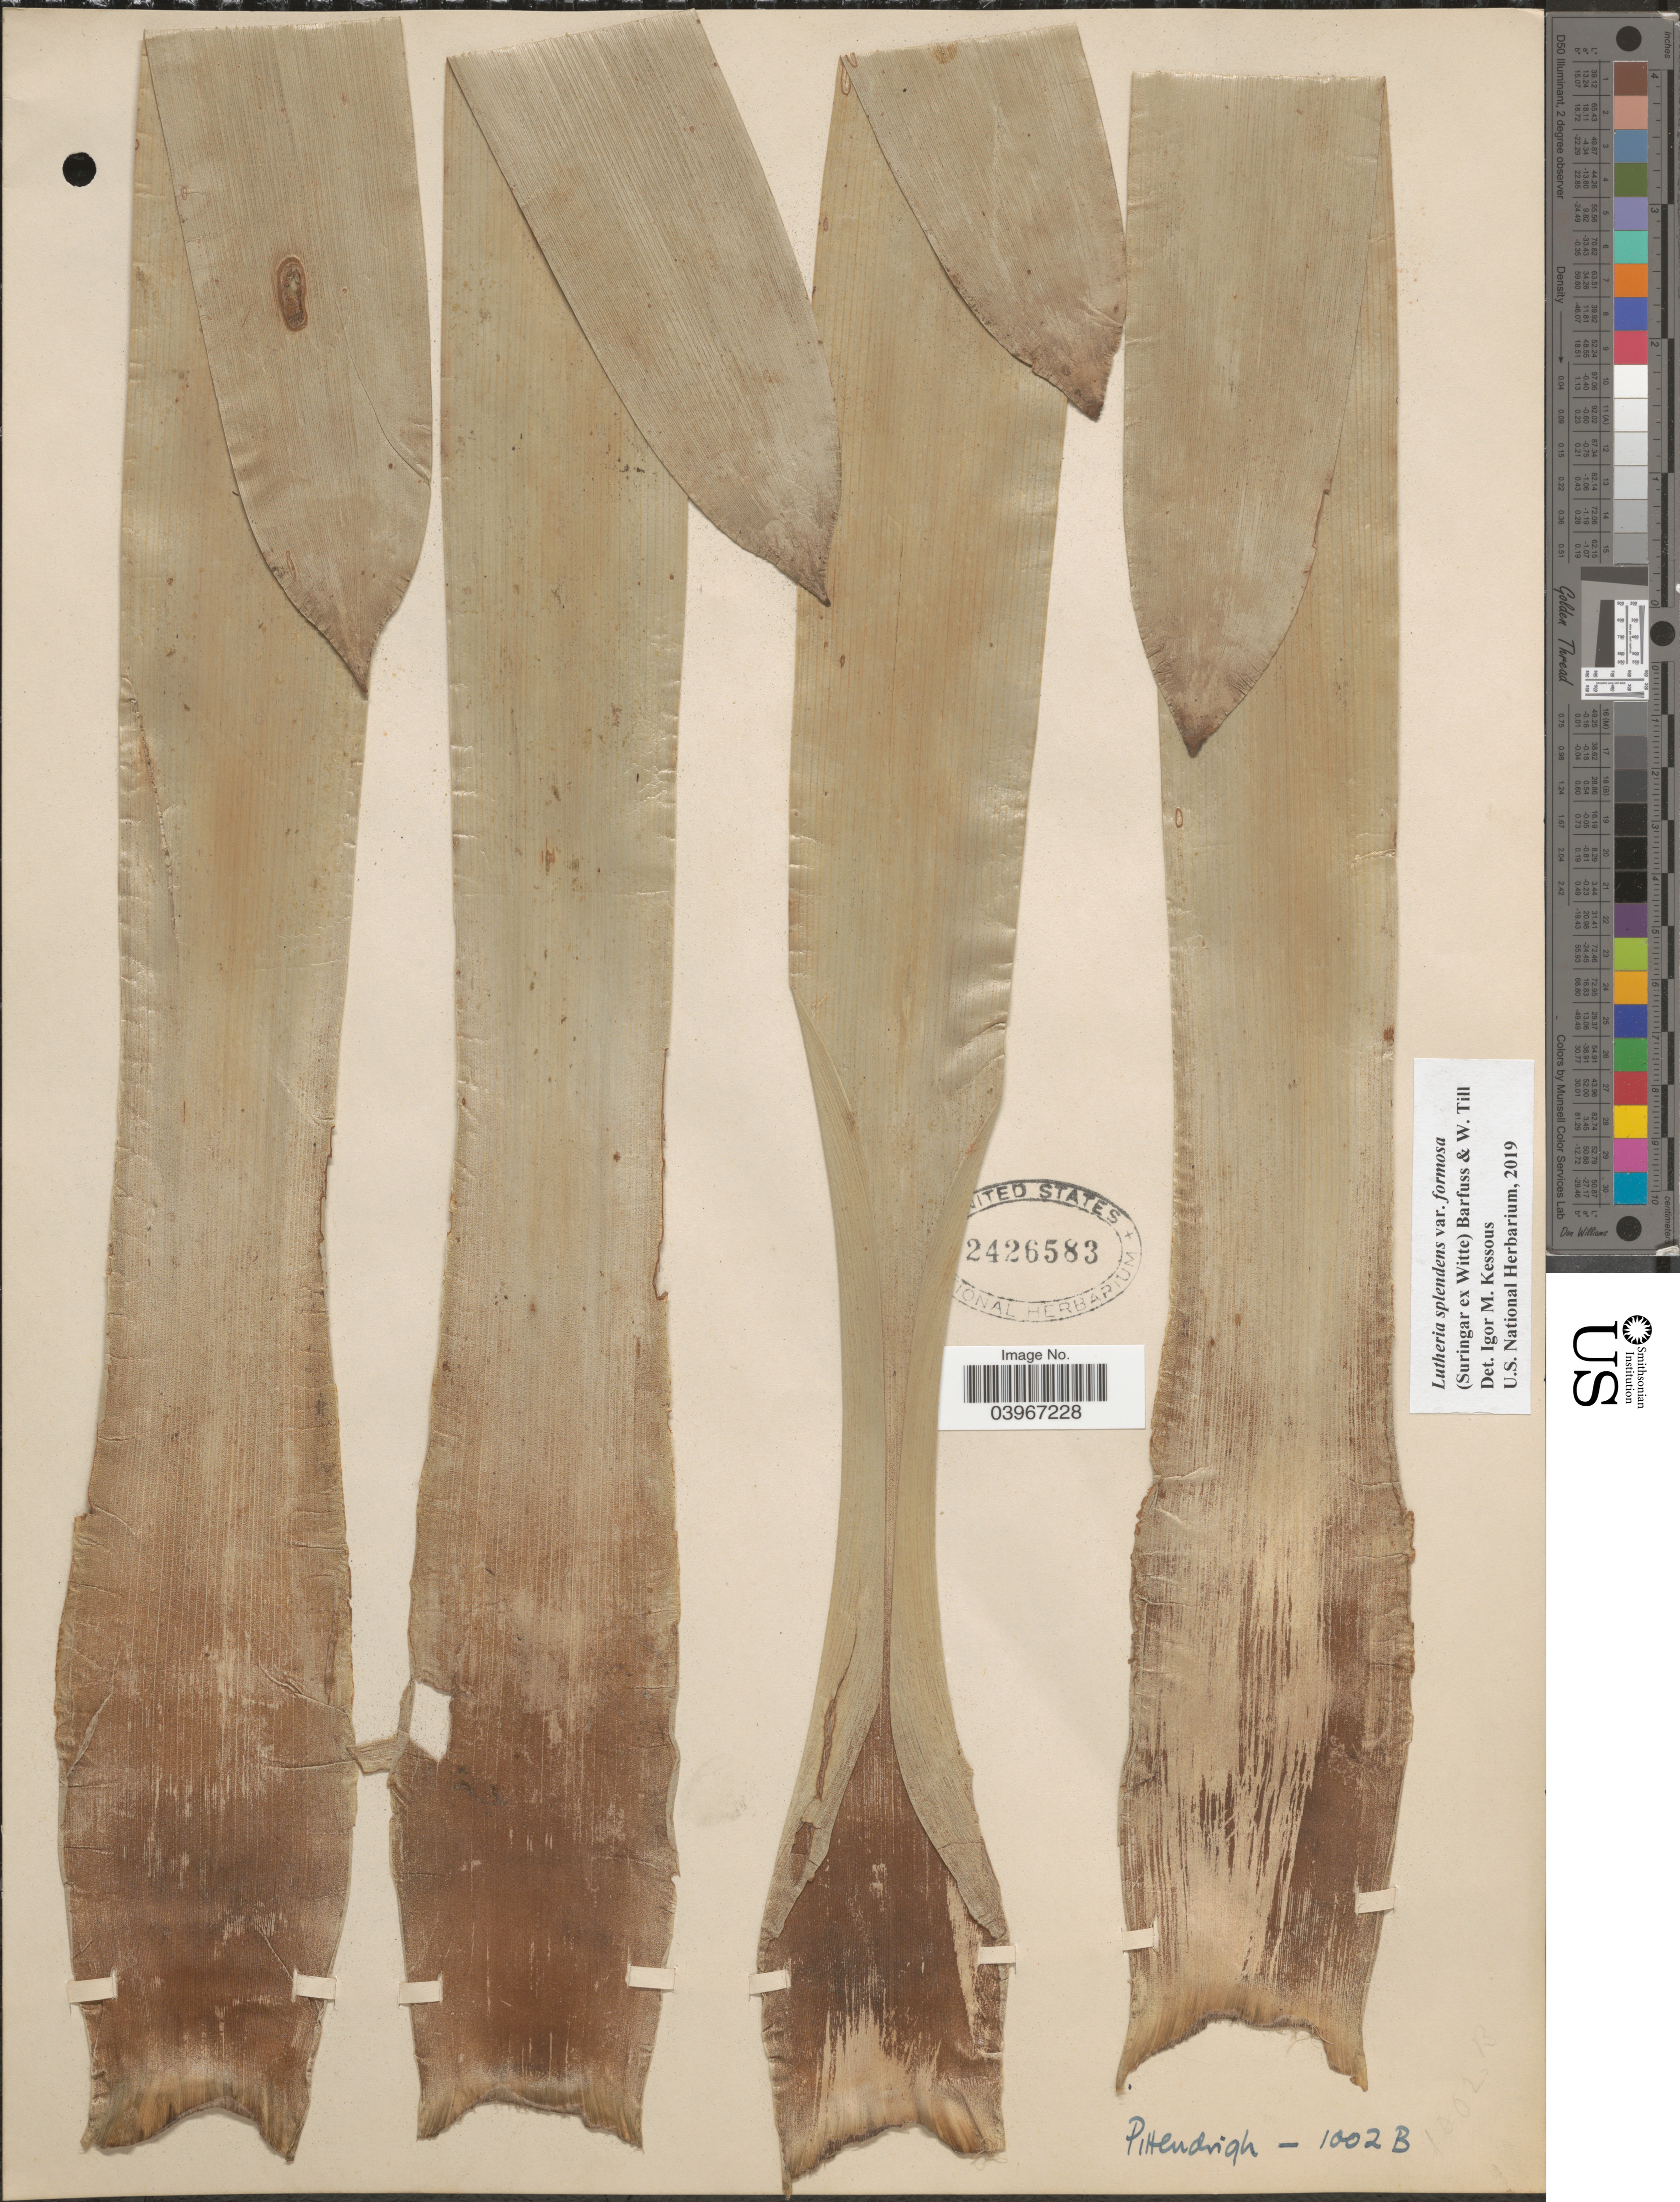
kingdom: Plantae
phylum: Tracheophyta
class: Liliopsida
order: Poales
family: Bromeliaceae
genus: Lutheria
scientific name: Lutheria splendens var. formosa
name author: (Suringar ex Witte) Barfuss & W. Till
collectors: Pittendrigh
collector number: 1002B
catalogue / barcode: US 2426583